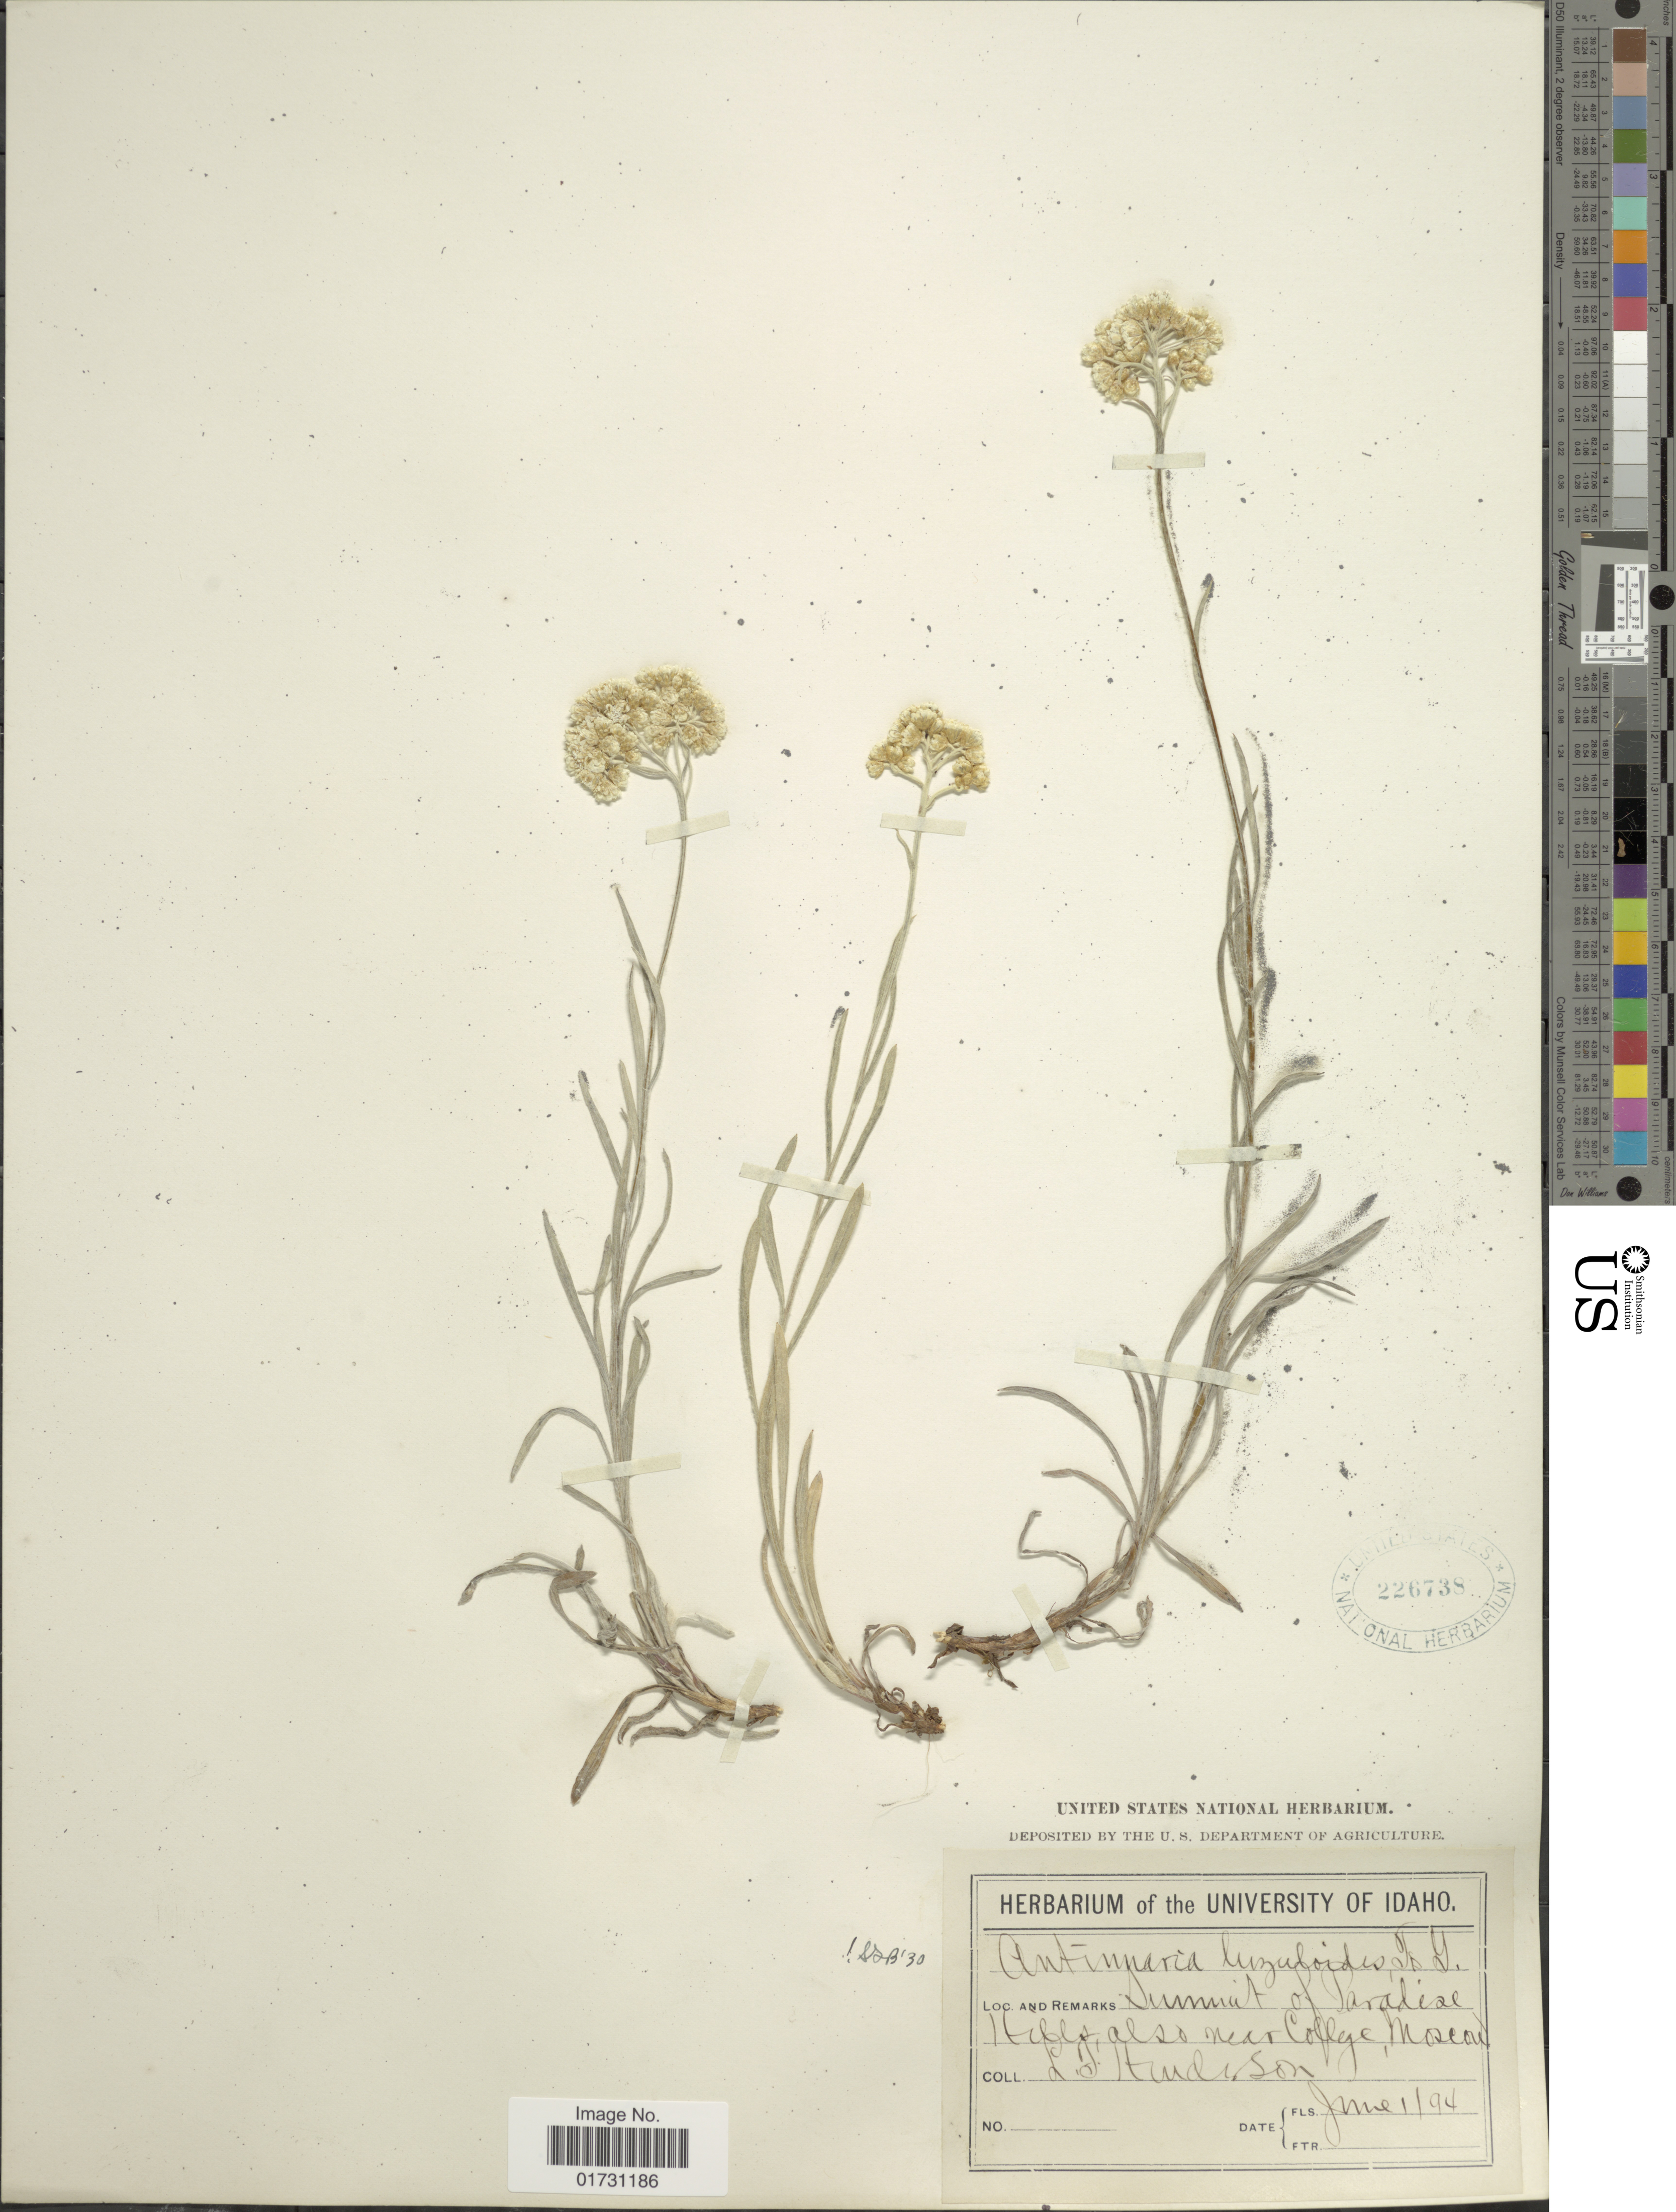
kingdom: Plantae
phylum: Tracheophyta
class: Magnoliopsida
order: Asterales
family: Asteraceae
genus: Antennaria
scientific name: Antennaria luzuloides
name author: Torr. & A. Gray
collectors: L. Henderson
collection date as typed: Transcribed d/m/y: 1/6/94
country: United States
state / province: Idaho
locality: Summit of Paradise, HIlls also near College, Moscow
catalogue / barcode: US 226738